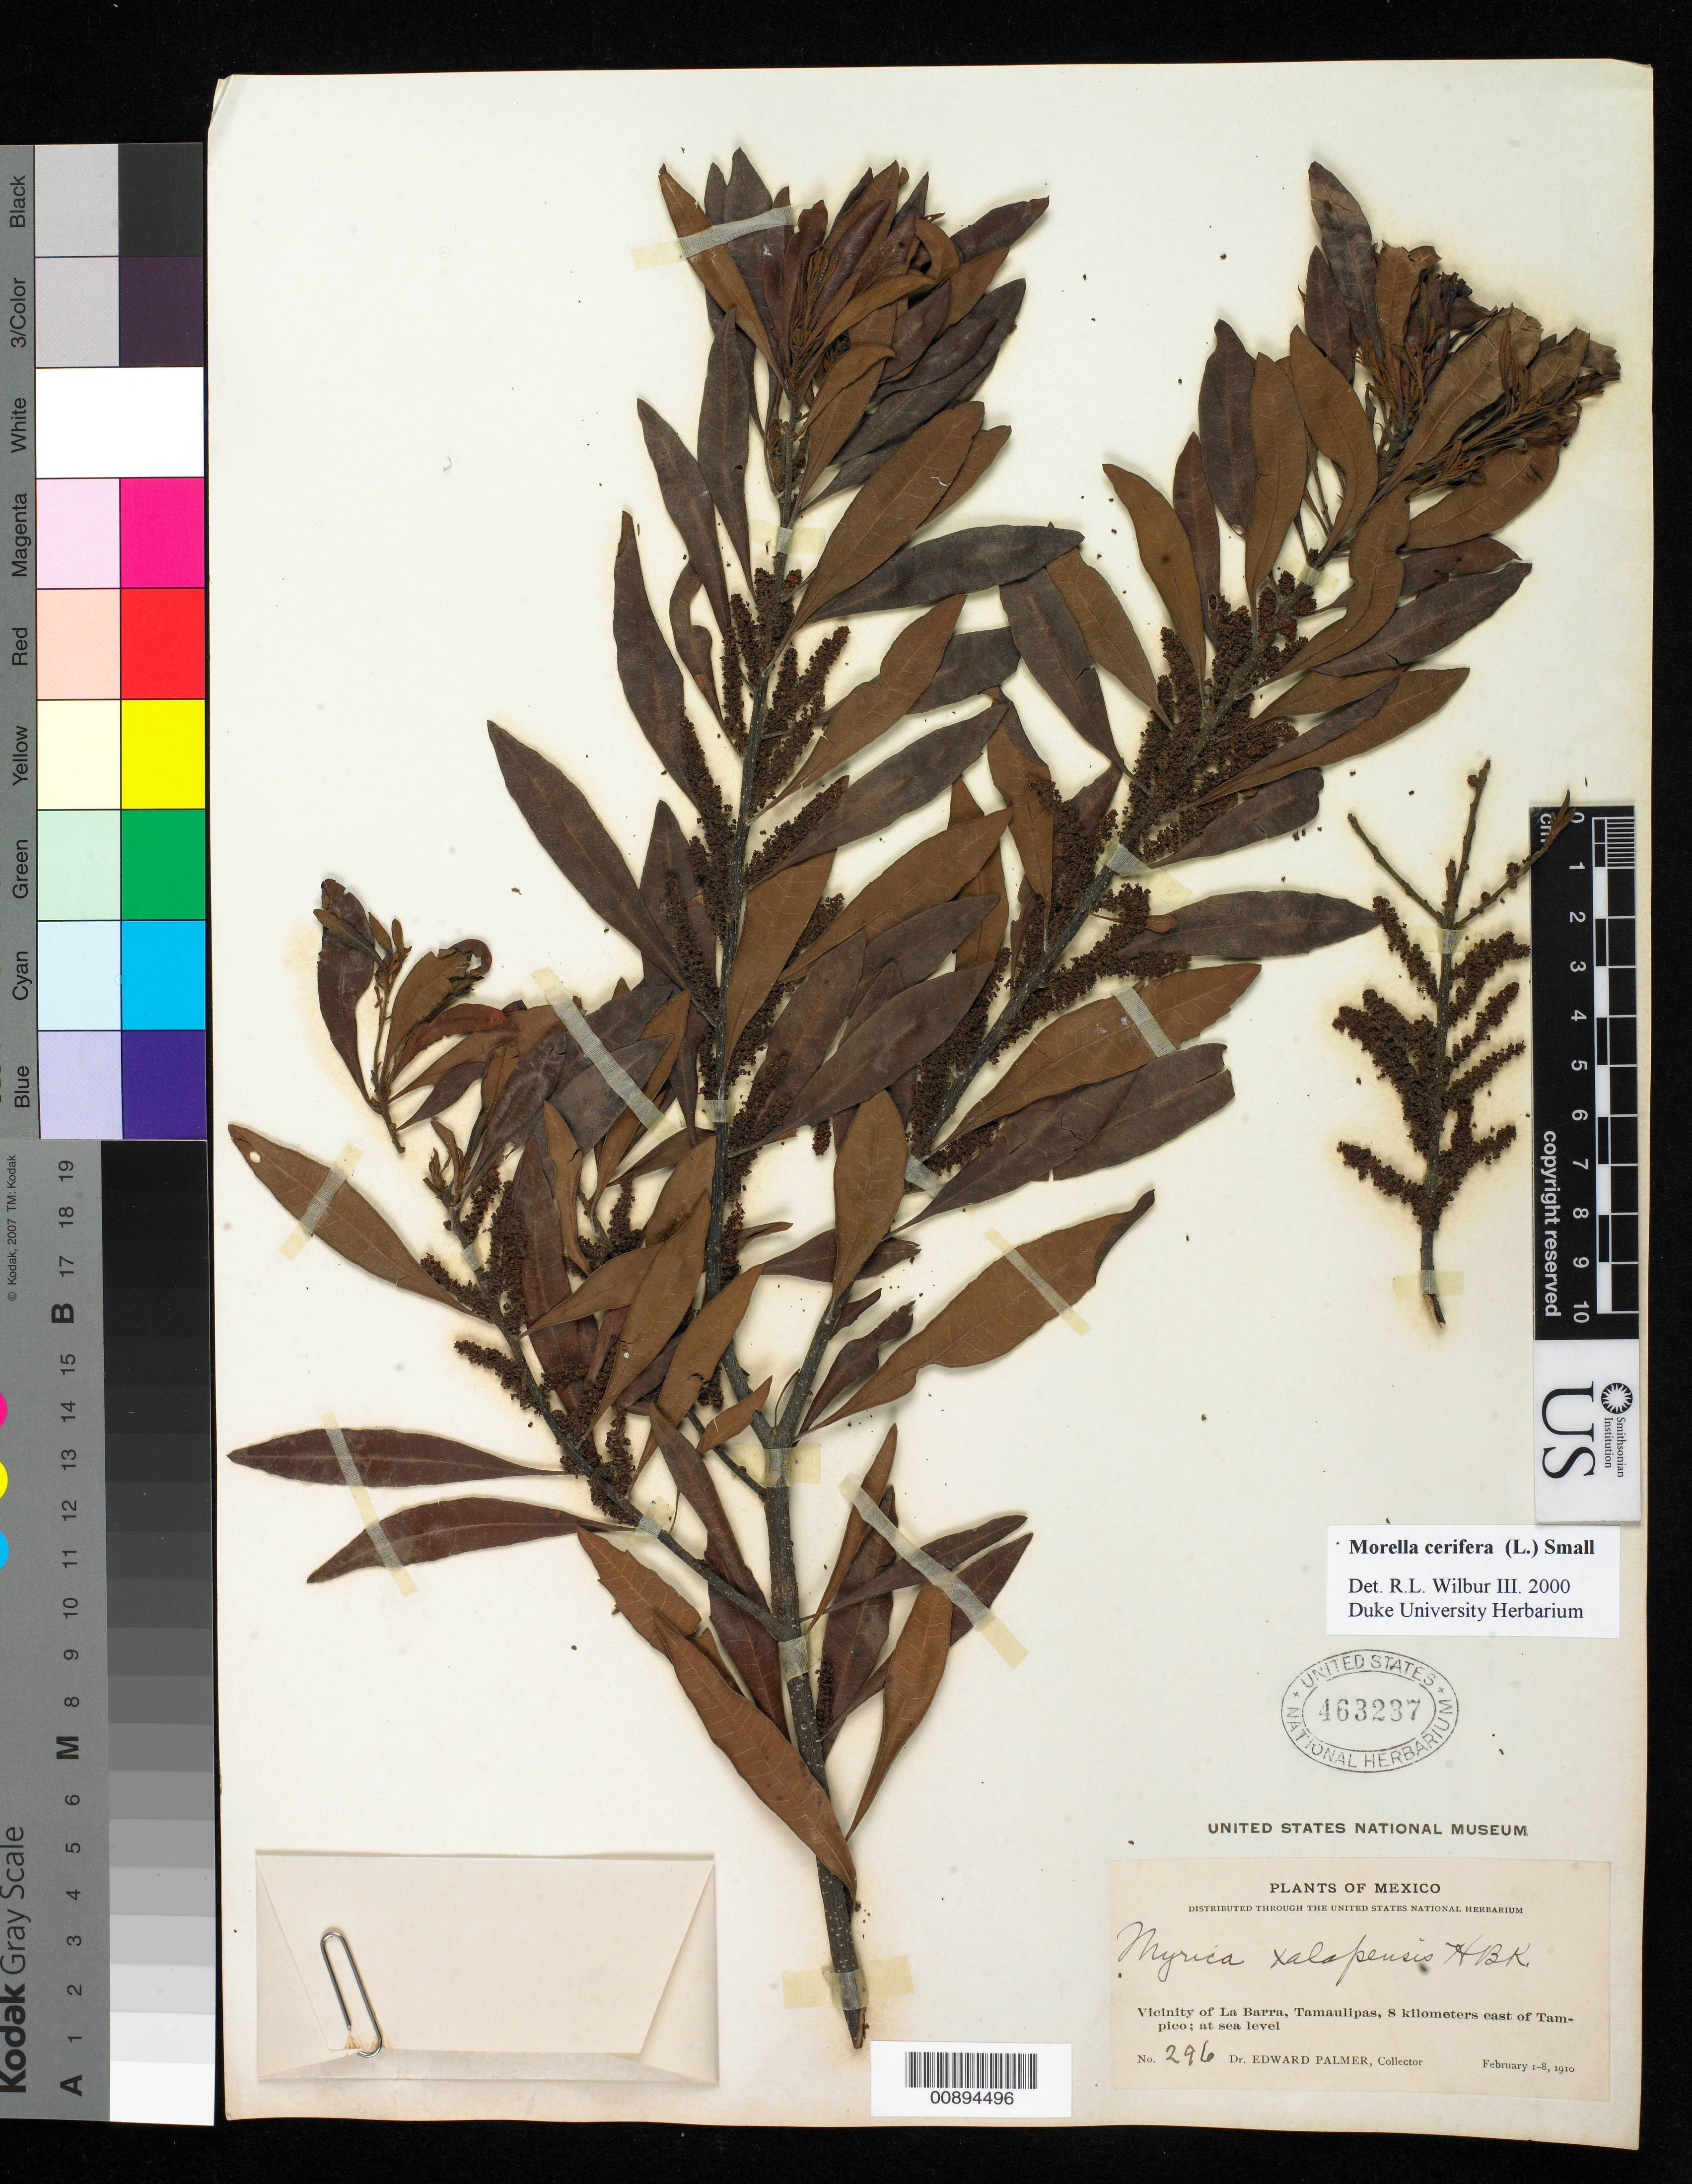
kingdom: Plantae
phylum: Tracheophyta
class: Magnoliopsida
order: Fagales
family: Myricaceae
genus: Morella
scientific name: Morella cerifera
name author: (L.) Small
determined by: Wilbur, R. L.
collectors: E. Palmer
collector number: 296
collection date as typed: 01 Feb 1910 to 08 Feb 1910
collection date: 1910-02-01/1910-02-08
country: Mexico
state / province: Tamaulipas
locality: Vicinity of La Barra, 8 Kilometers east of Tampico.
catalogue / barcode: US 463237